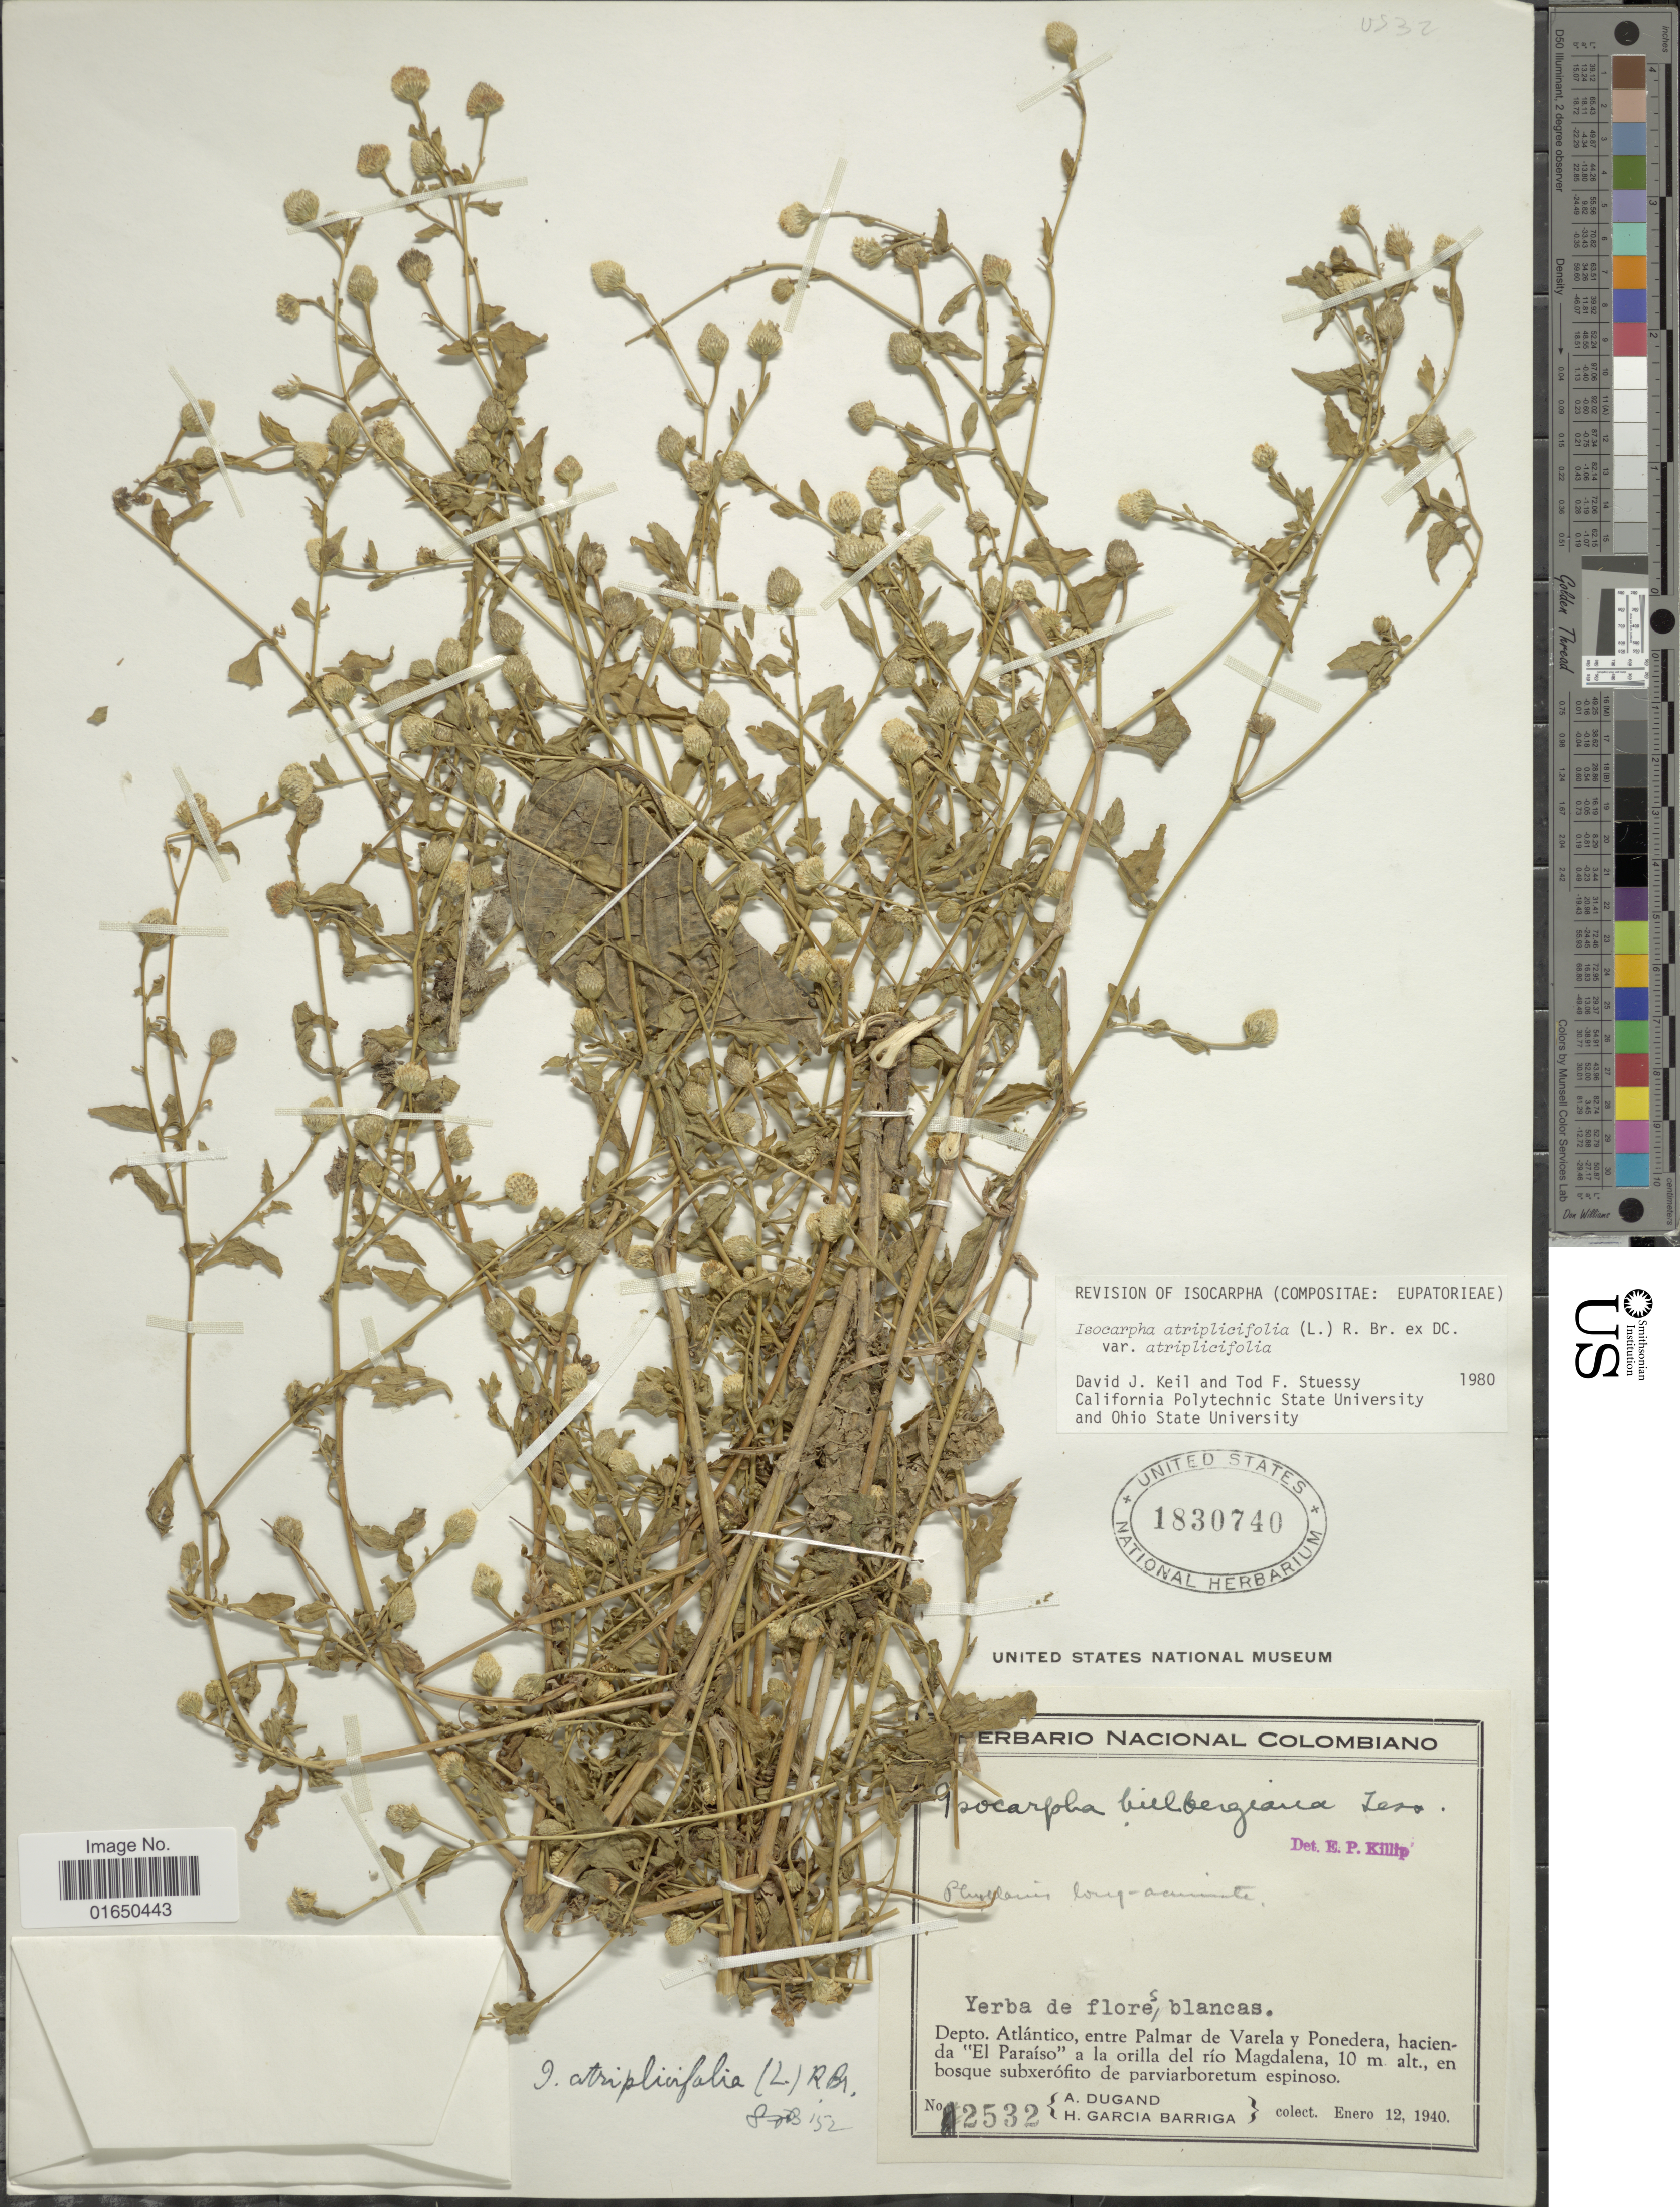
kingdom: Plantae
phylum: Tracheophyta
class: Magnoliopsida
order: Asterales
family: Asteraceae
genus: Isocarpha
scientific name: Isocarpha atriplicifolia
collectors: A. Dugand & H. García Barriga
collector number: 2532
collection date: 1940-01-12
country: Colombia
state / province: Atlántico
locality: Depto Altantico, entre Palmar de Varela y Ponedera, hacienda "El Paraiso" a la orilla del rio Magdelena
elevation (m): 10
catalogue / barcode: US 1830740